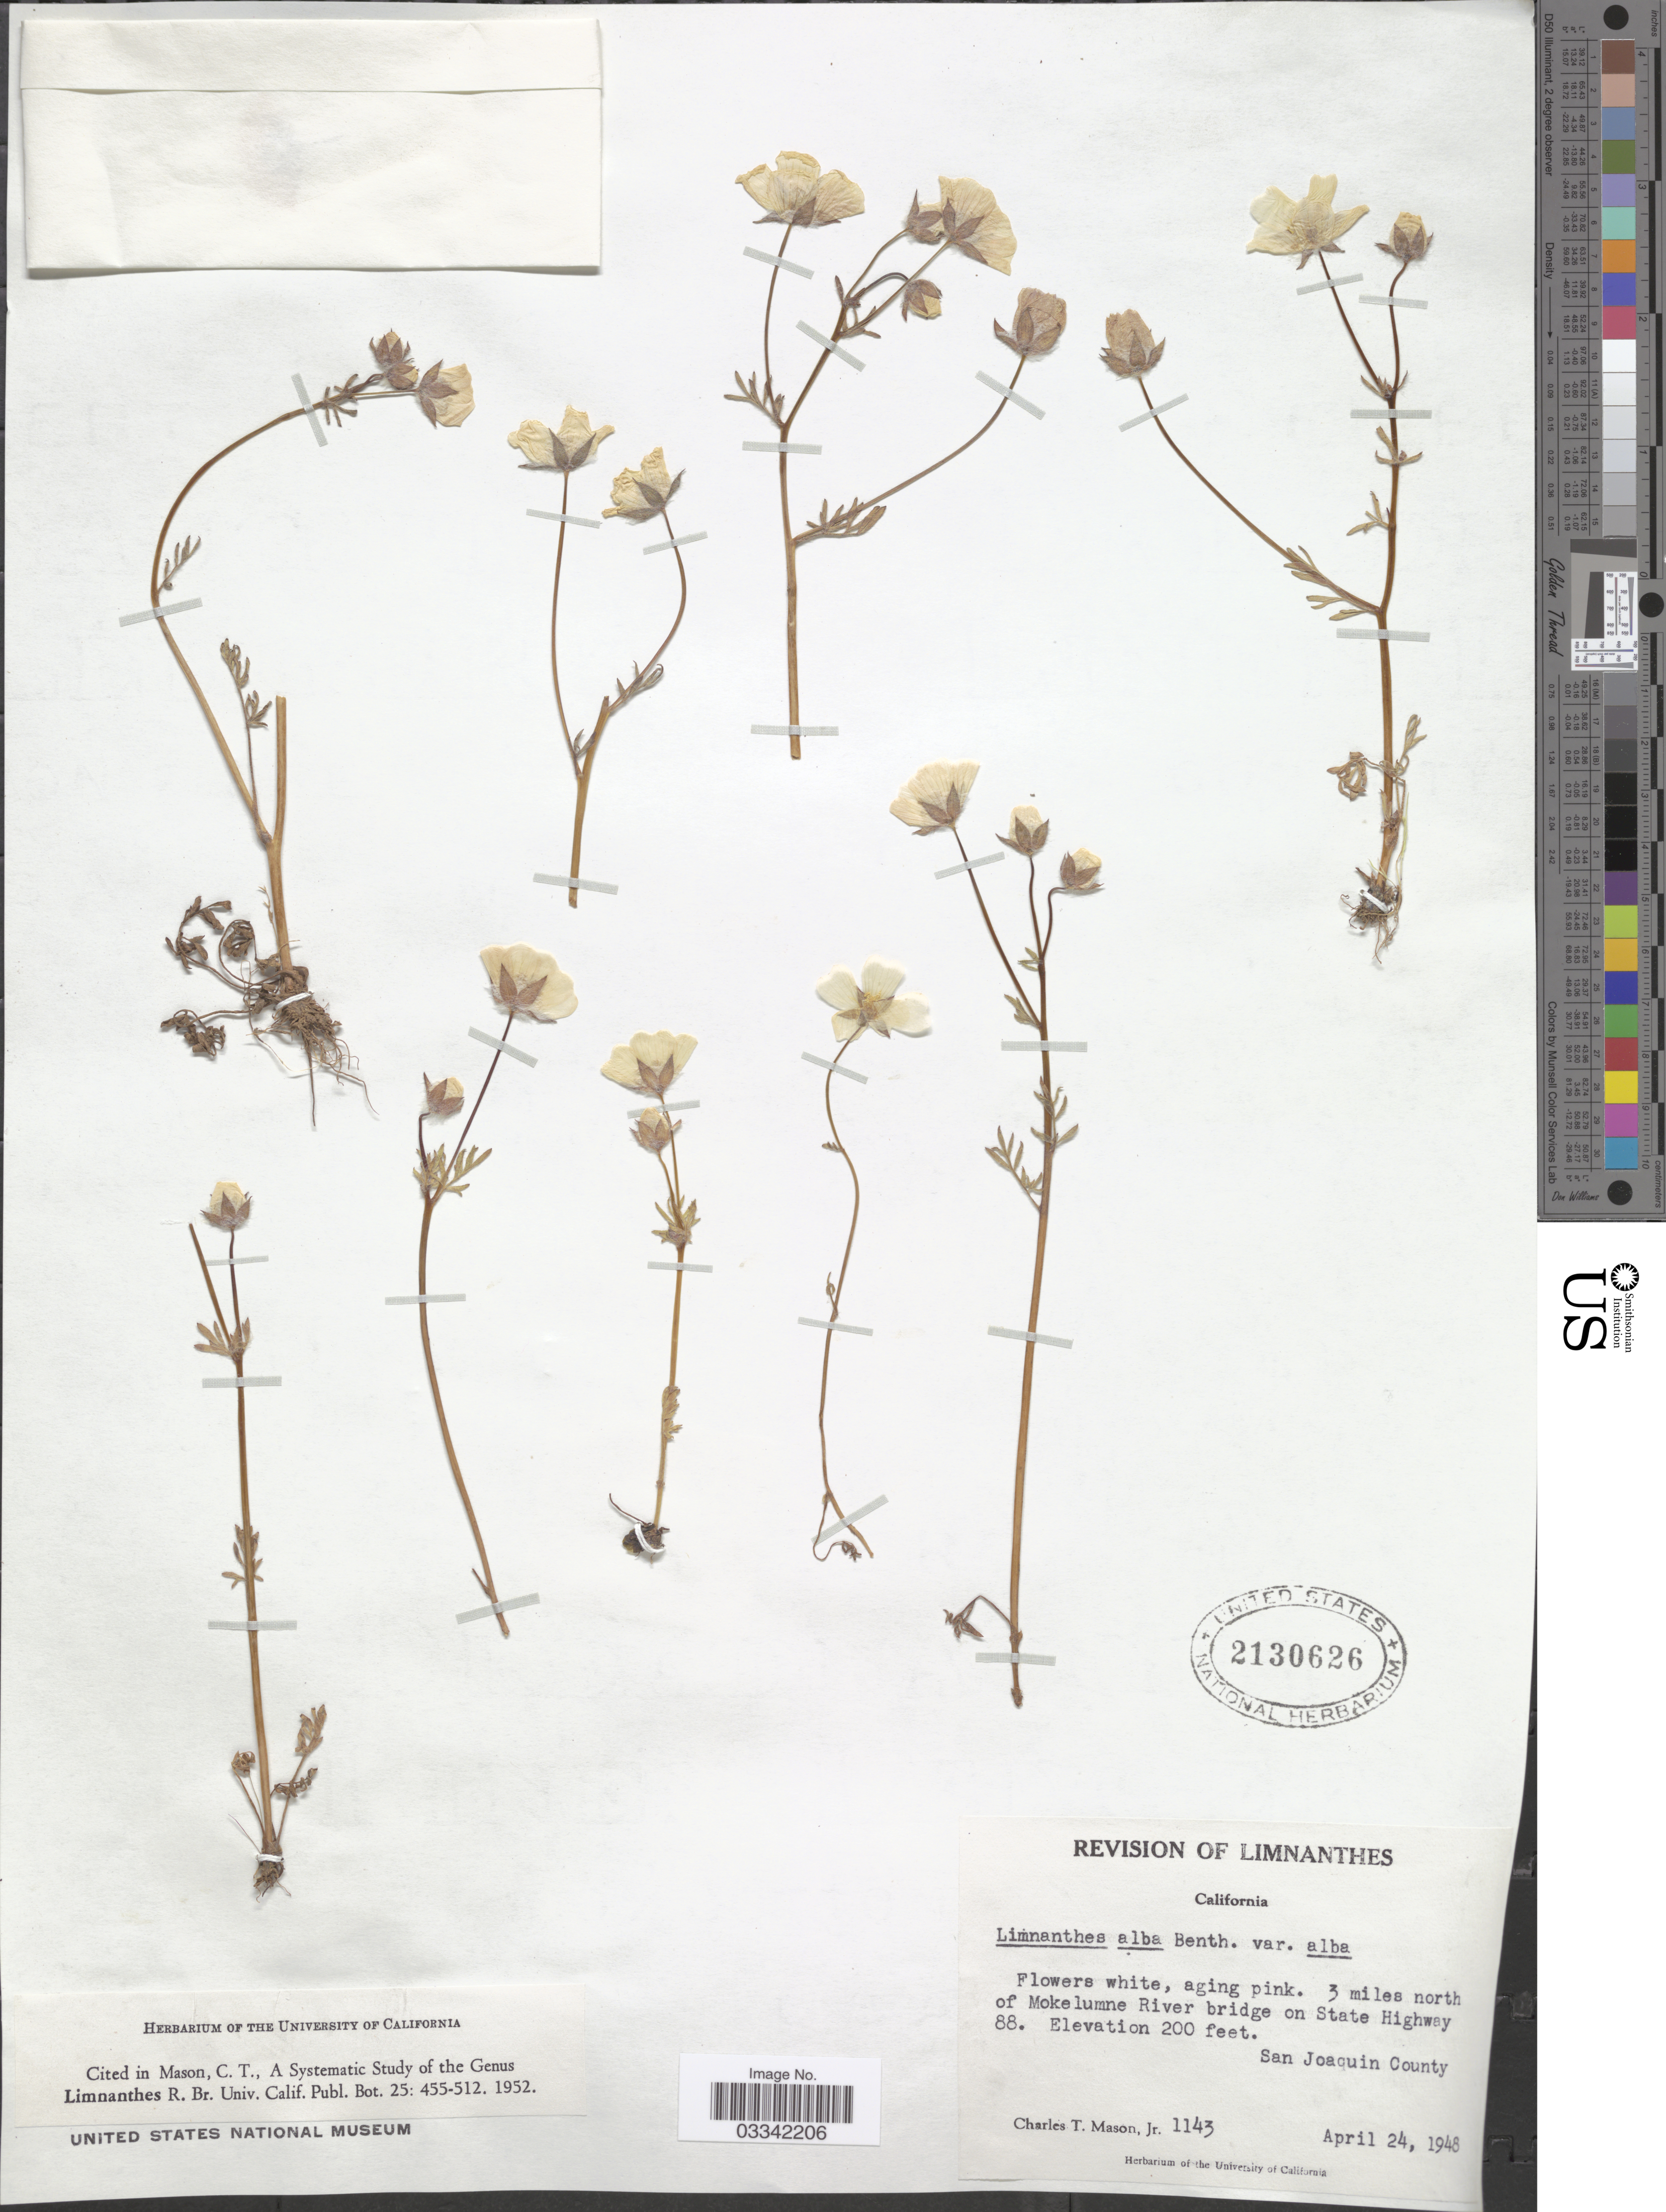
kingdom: Plantae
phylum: Tracheophyta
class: Magnoliopsida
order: Brassicales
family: Limnanthaceae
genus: Limnanthes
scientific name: Limnanthes alba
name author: Hartw. ex Benth.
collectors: C. Mason Jr.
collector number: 1143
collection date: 1948-04-24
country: United States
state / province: California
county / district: San Joaquin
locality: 3 miles north of Mokelumne River bridge on State Highway 88, San Joaquin County.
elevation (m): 61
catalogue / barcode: US 2130626